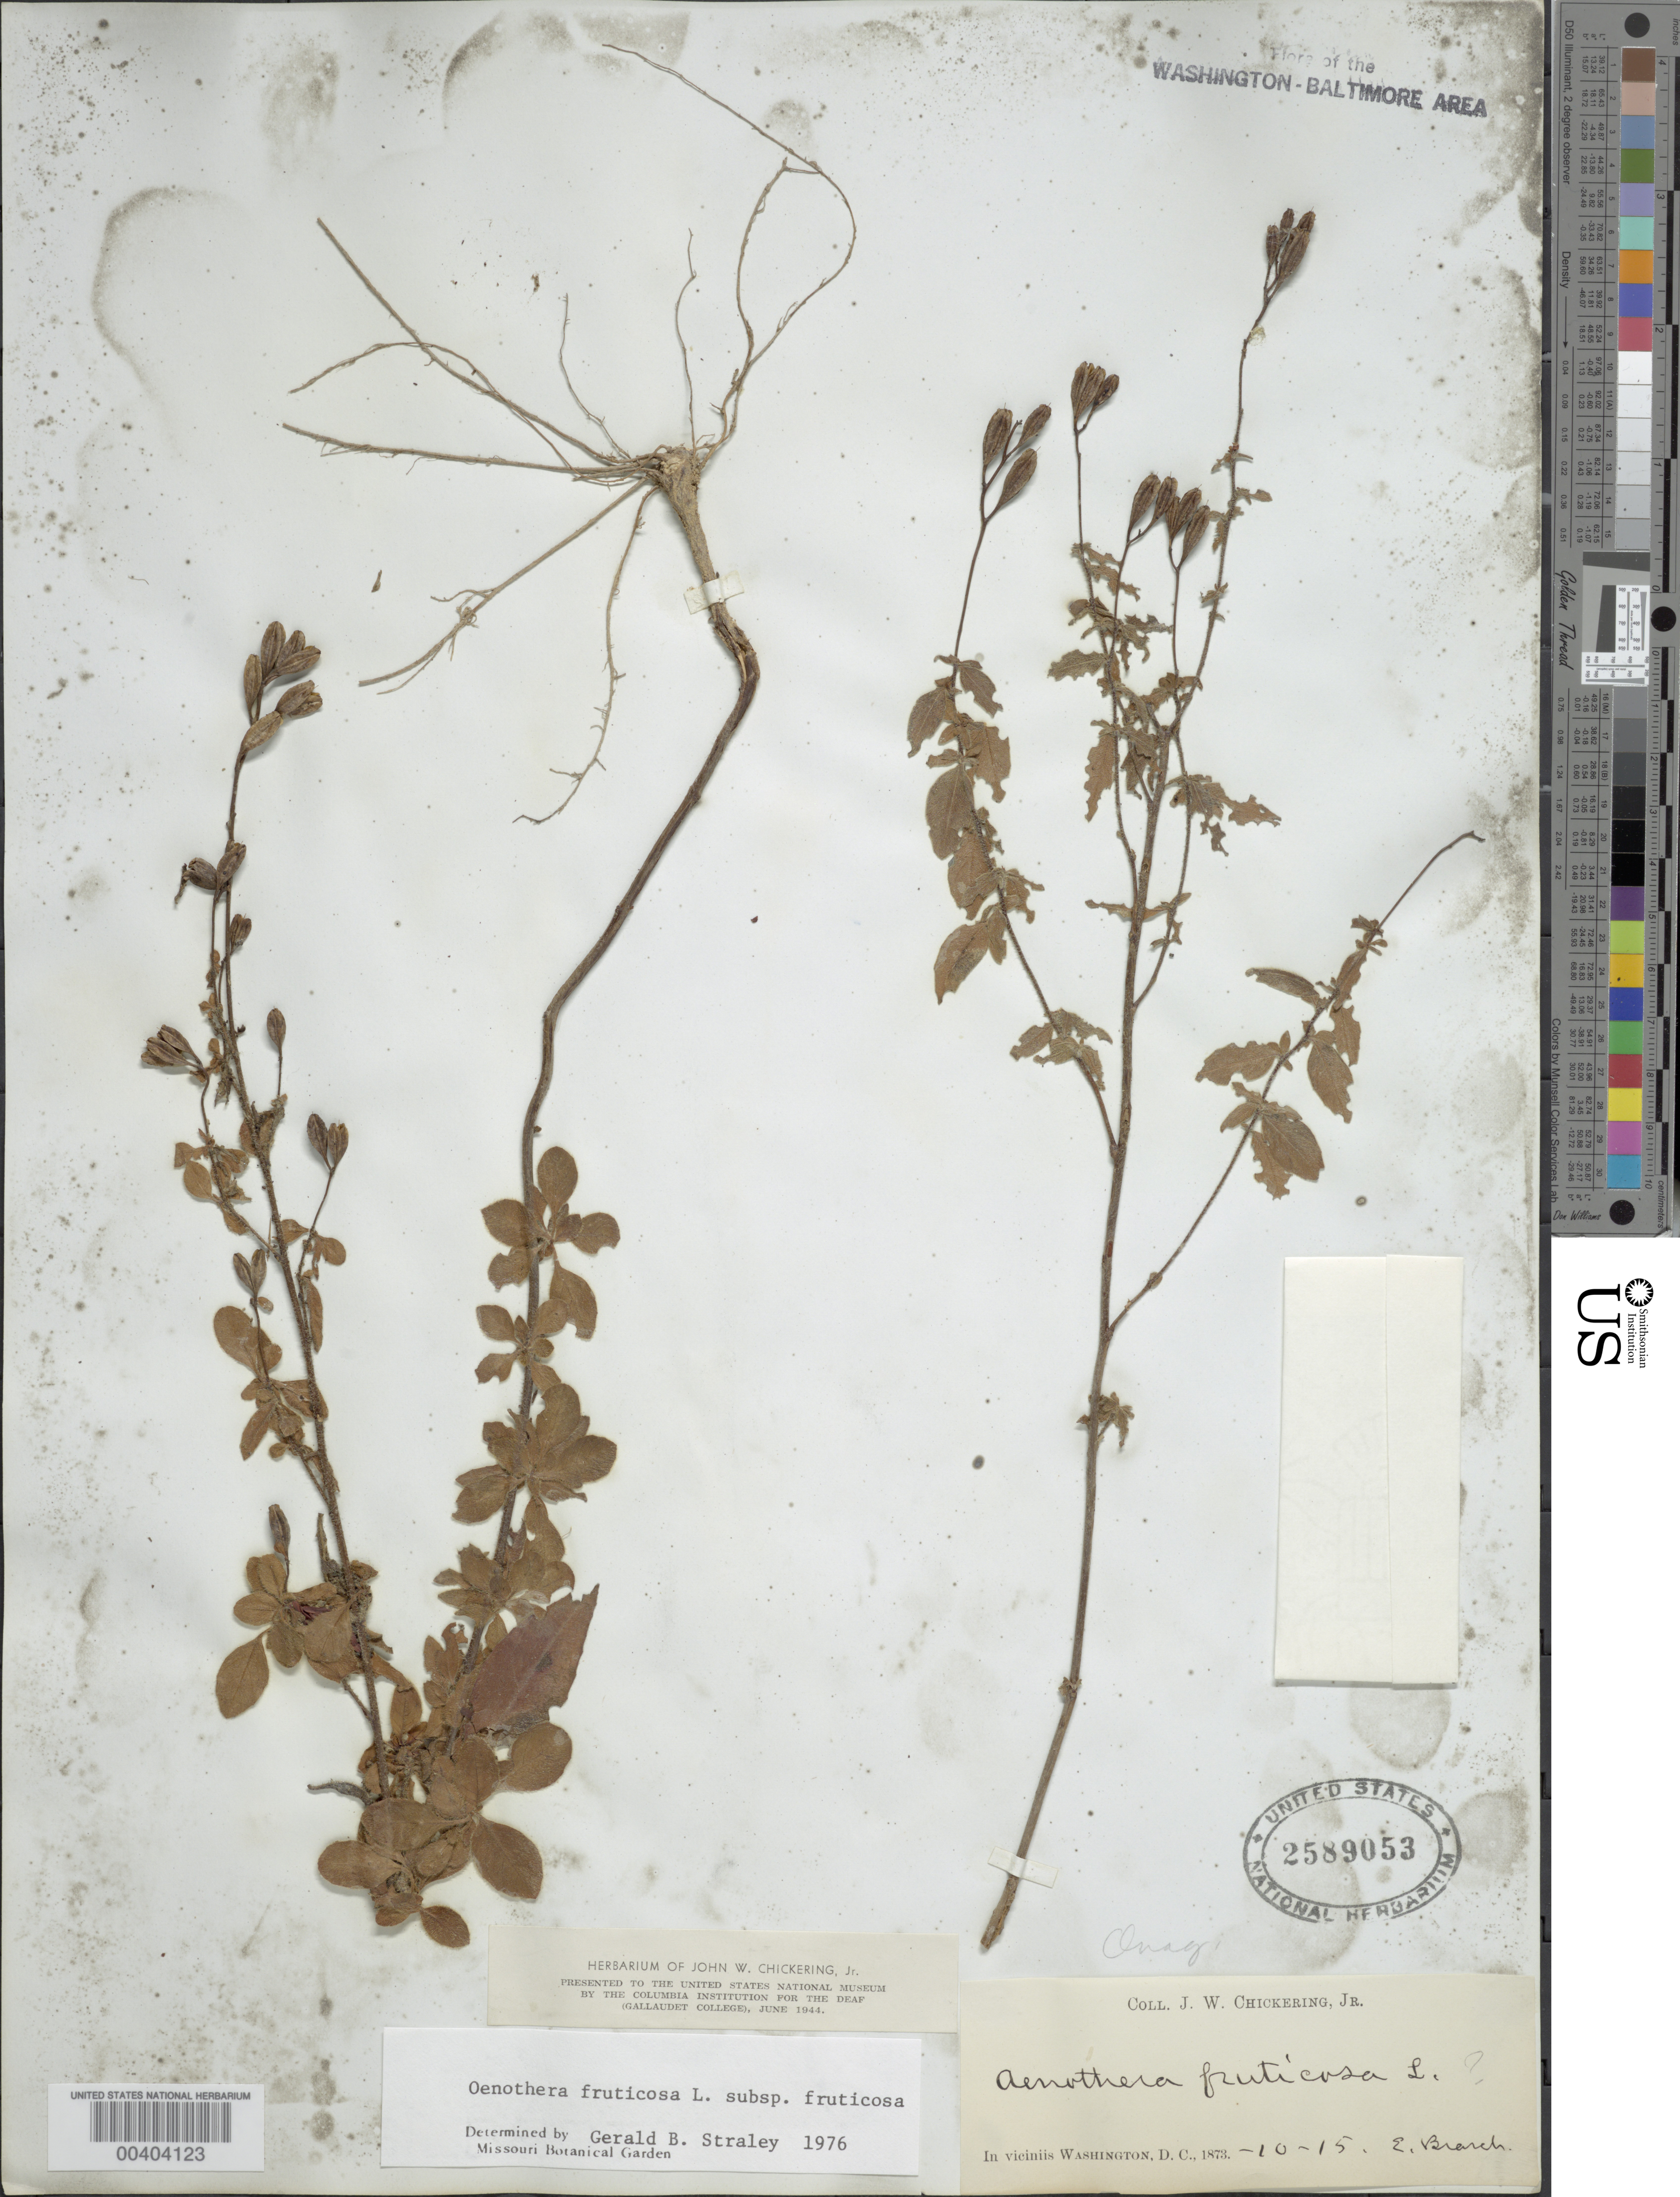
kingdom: Plantae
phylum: Tracheophyta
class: Magnoliopsida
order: Myrtales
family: Onagraceae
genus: Oenothera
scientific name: Oenothera fruticosa subsp. fruticosa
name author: L.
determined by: Straley, G. B.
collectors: J. W. Chickering Jr.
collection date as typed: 10 Oct 1915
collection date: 1915-10-10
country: United States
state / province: District of Columbia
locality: Washington DC area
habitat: East branch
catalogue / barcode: US 2589053